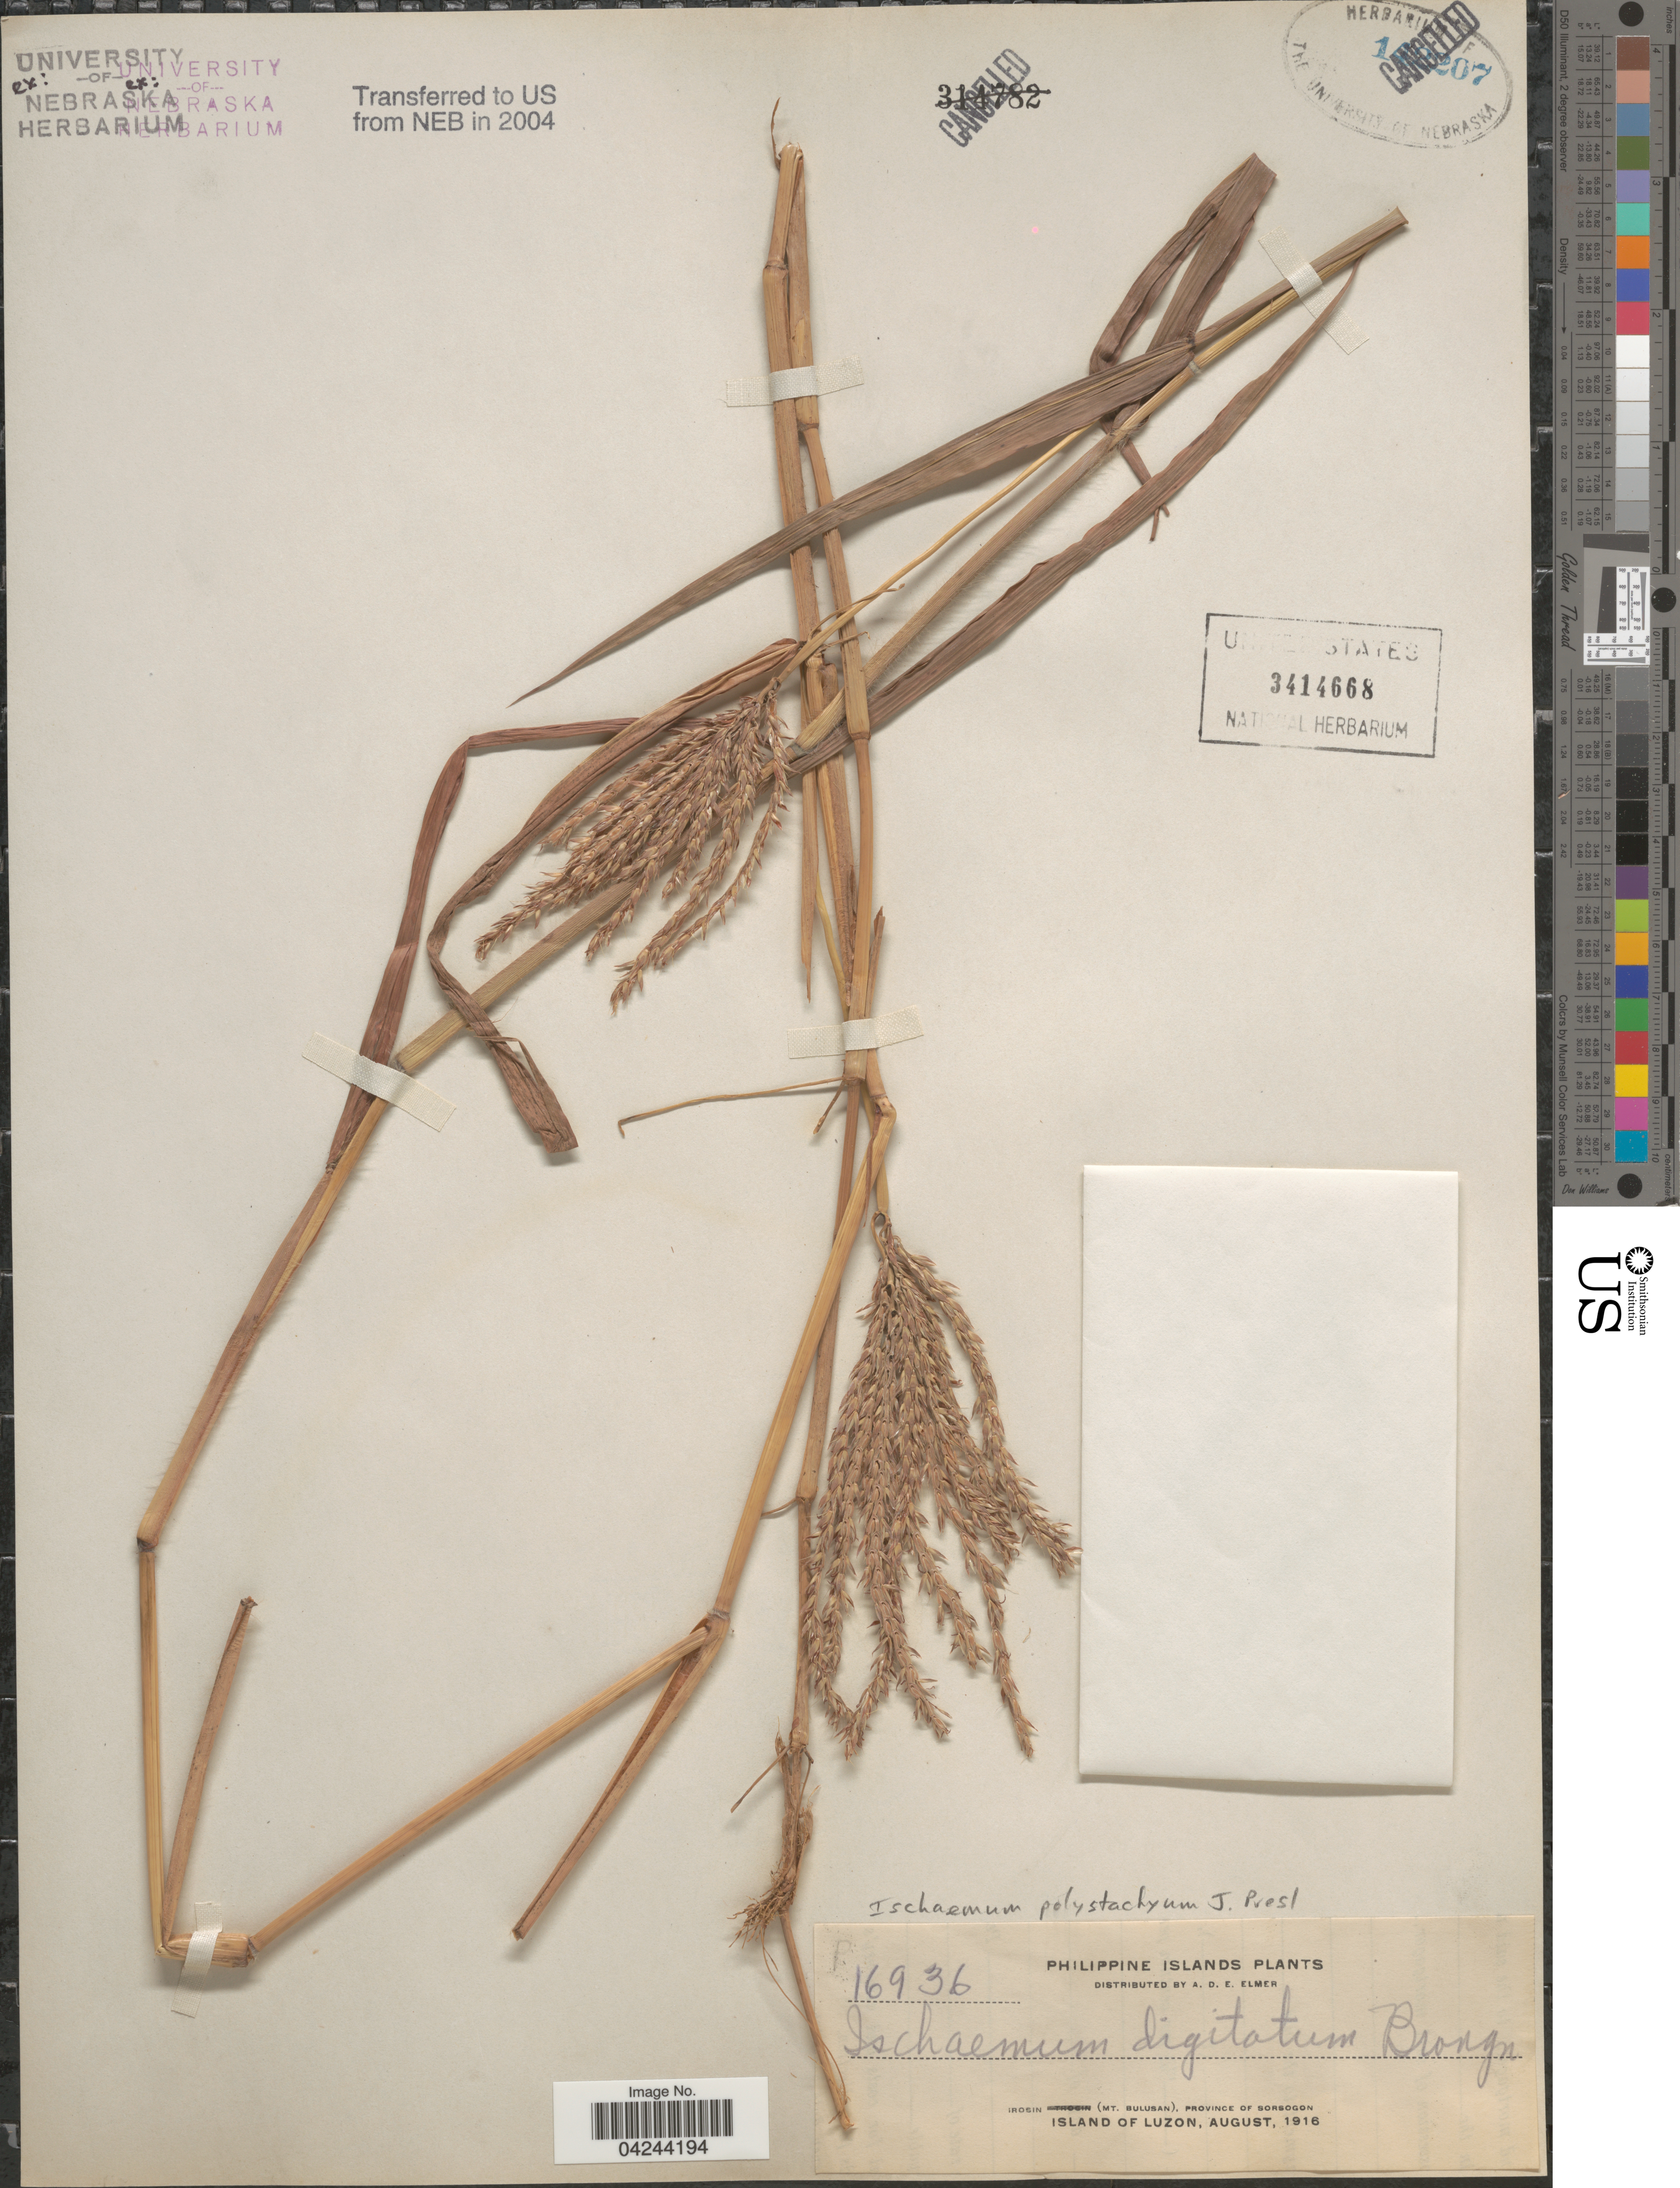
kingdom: Plantae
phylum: Tracheophyta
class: Liliopsida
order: Poales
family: Poaceae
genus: Ischaemum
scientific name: Ischaemum polystachyum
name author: J. Presl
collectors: A. D. E. Elmer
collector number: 16936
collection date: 1916-08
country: Philippines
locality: Philippine Islands. Irosin (Mt. Bulusan), Province of Sorsogon. Island of Luzon.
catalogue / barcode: US 3414668